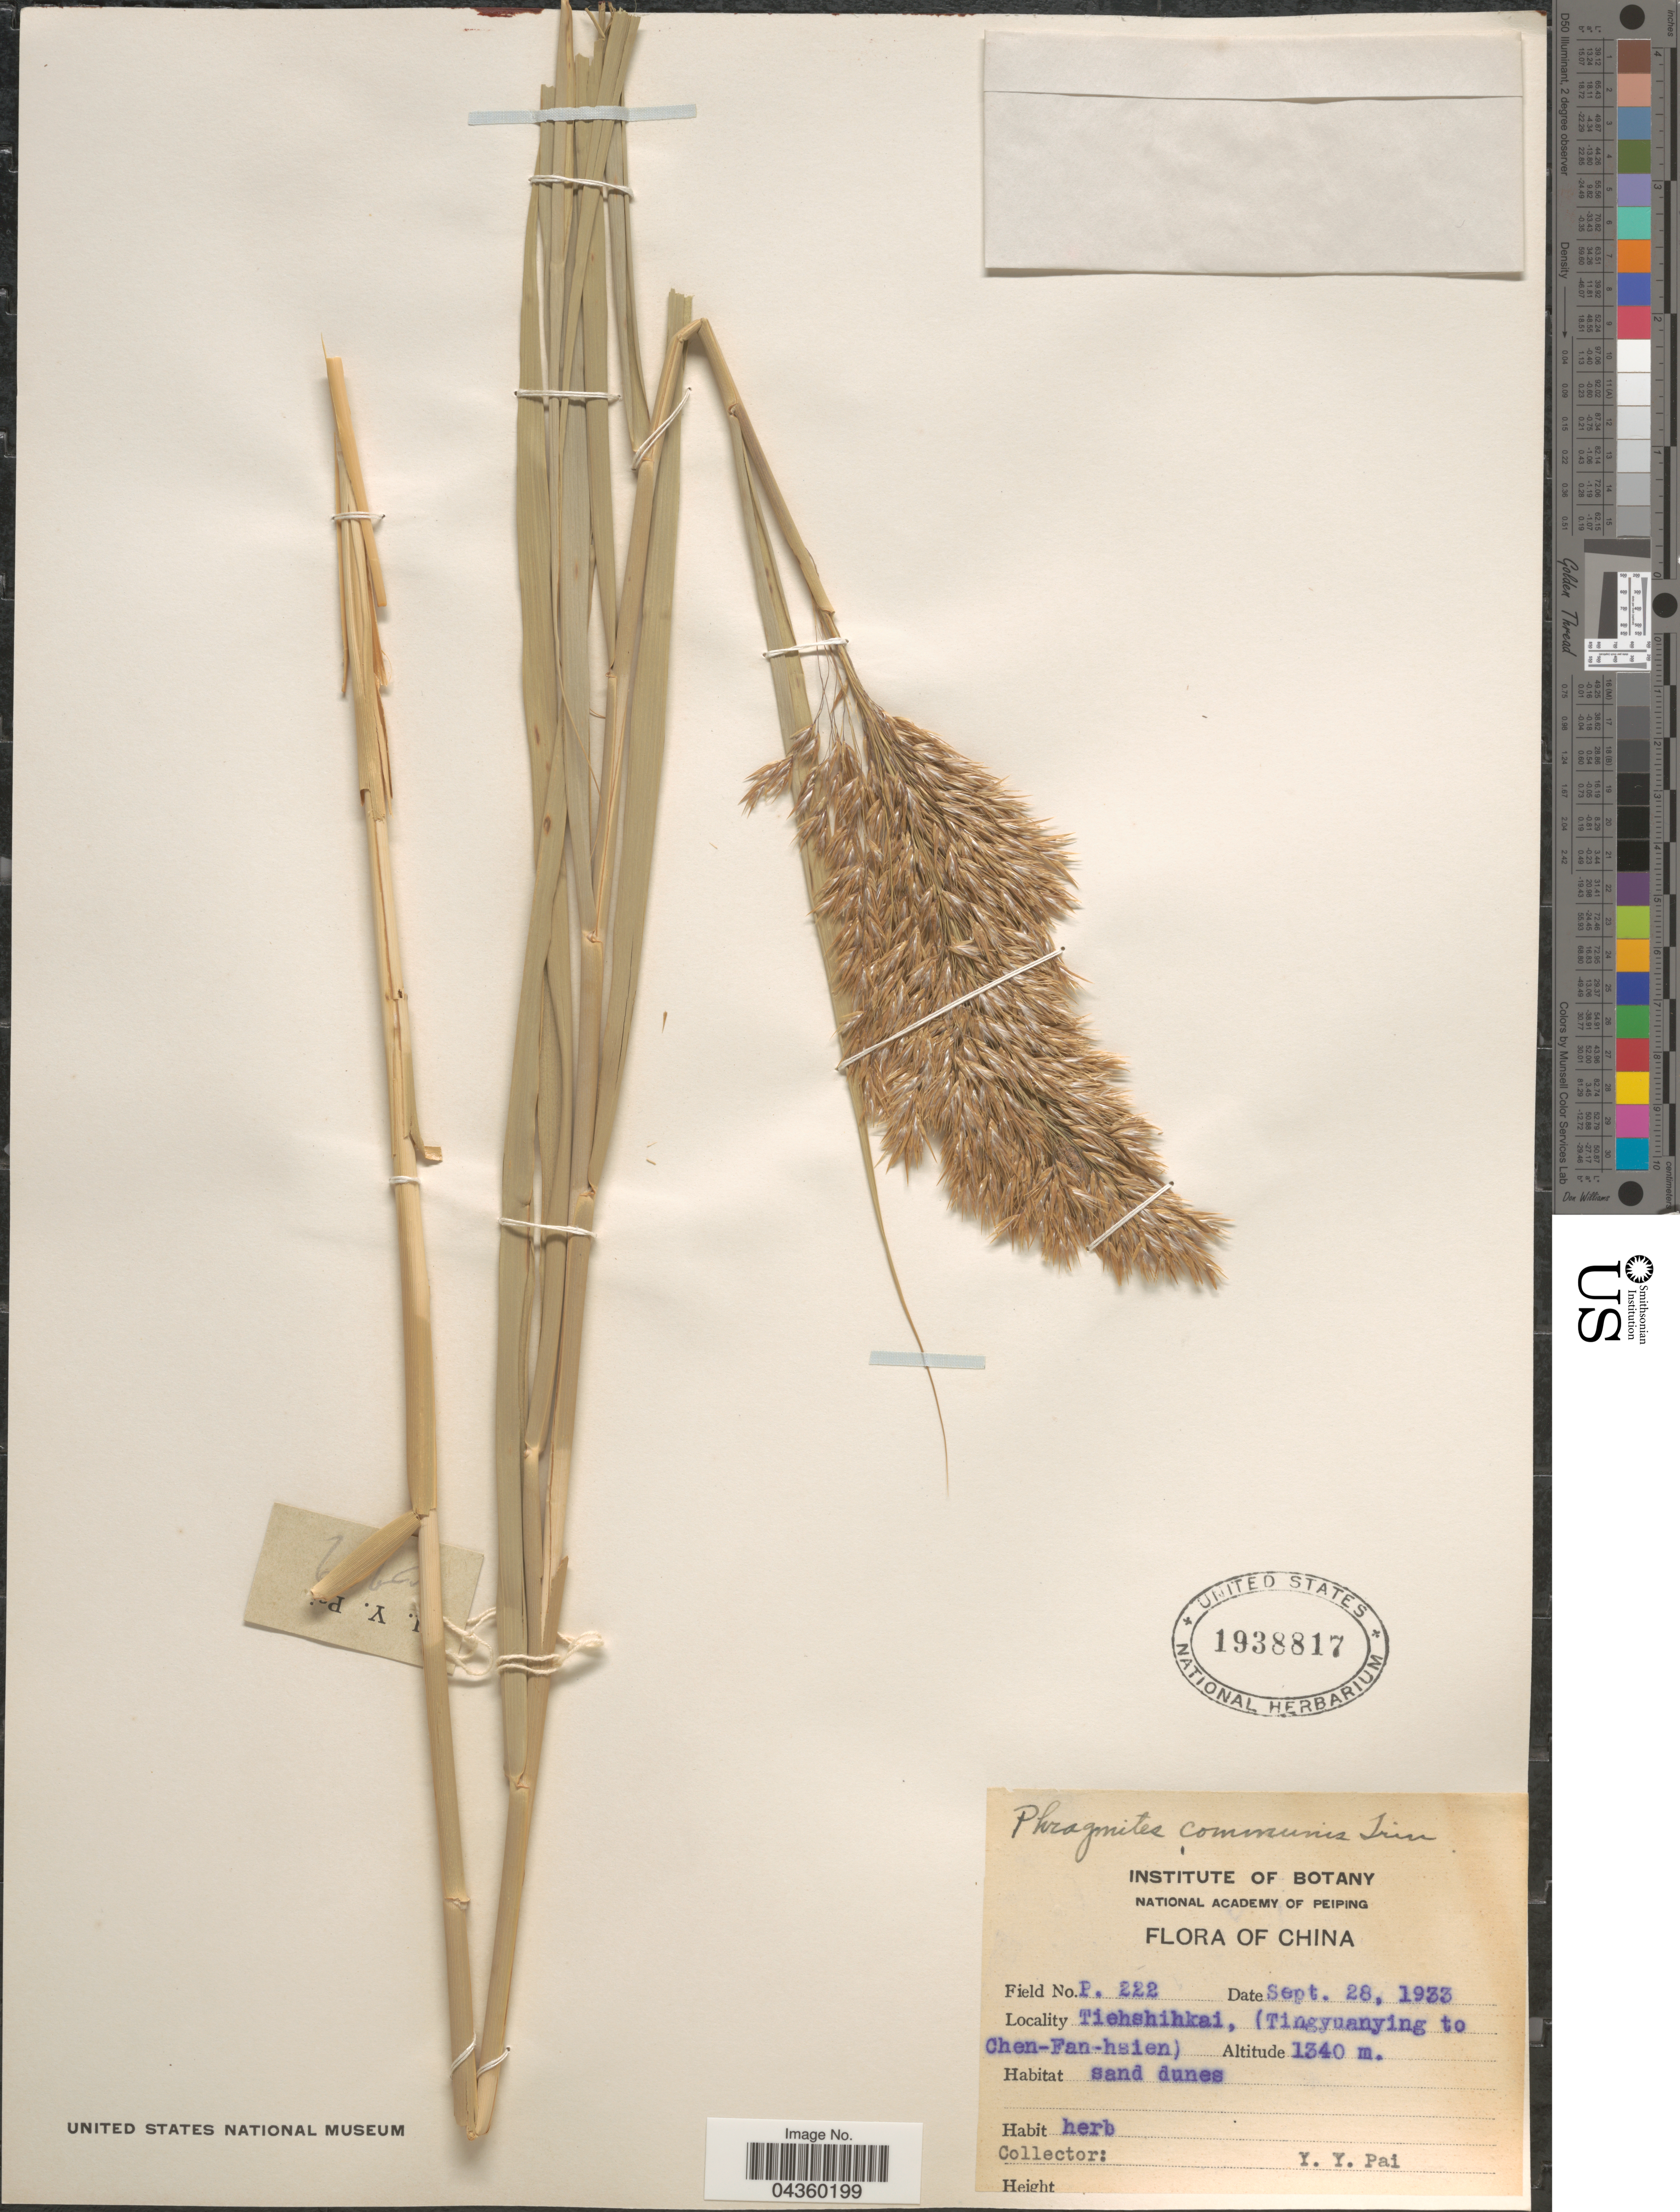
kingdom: Plantae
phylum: Tracheophyta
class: Liliopsida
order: Poales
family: Poaceae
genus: Phragmites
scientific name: Phragmites australis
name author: (Cav.) Trin. ex Steud.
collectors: Y. Pai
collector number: P222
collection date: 1933-09-28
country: China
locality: Tiehshihkai, (Tingyuanying to Chen-Fa-hsien).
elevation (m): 1340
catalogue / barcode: US 1938817